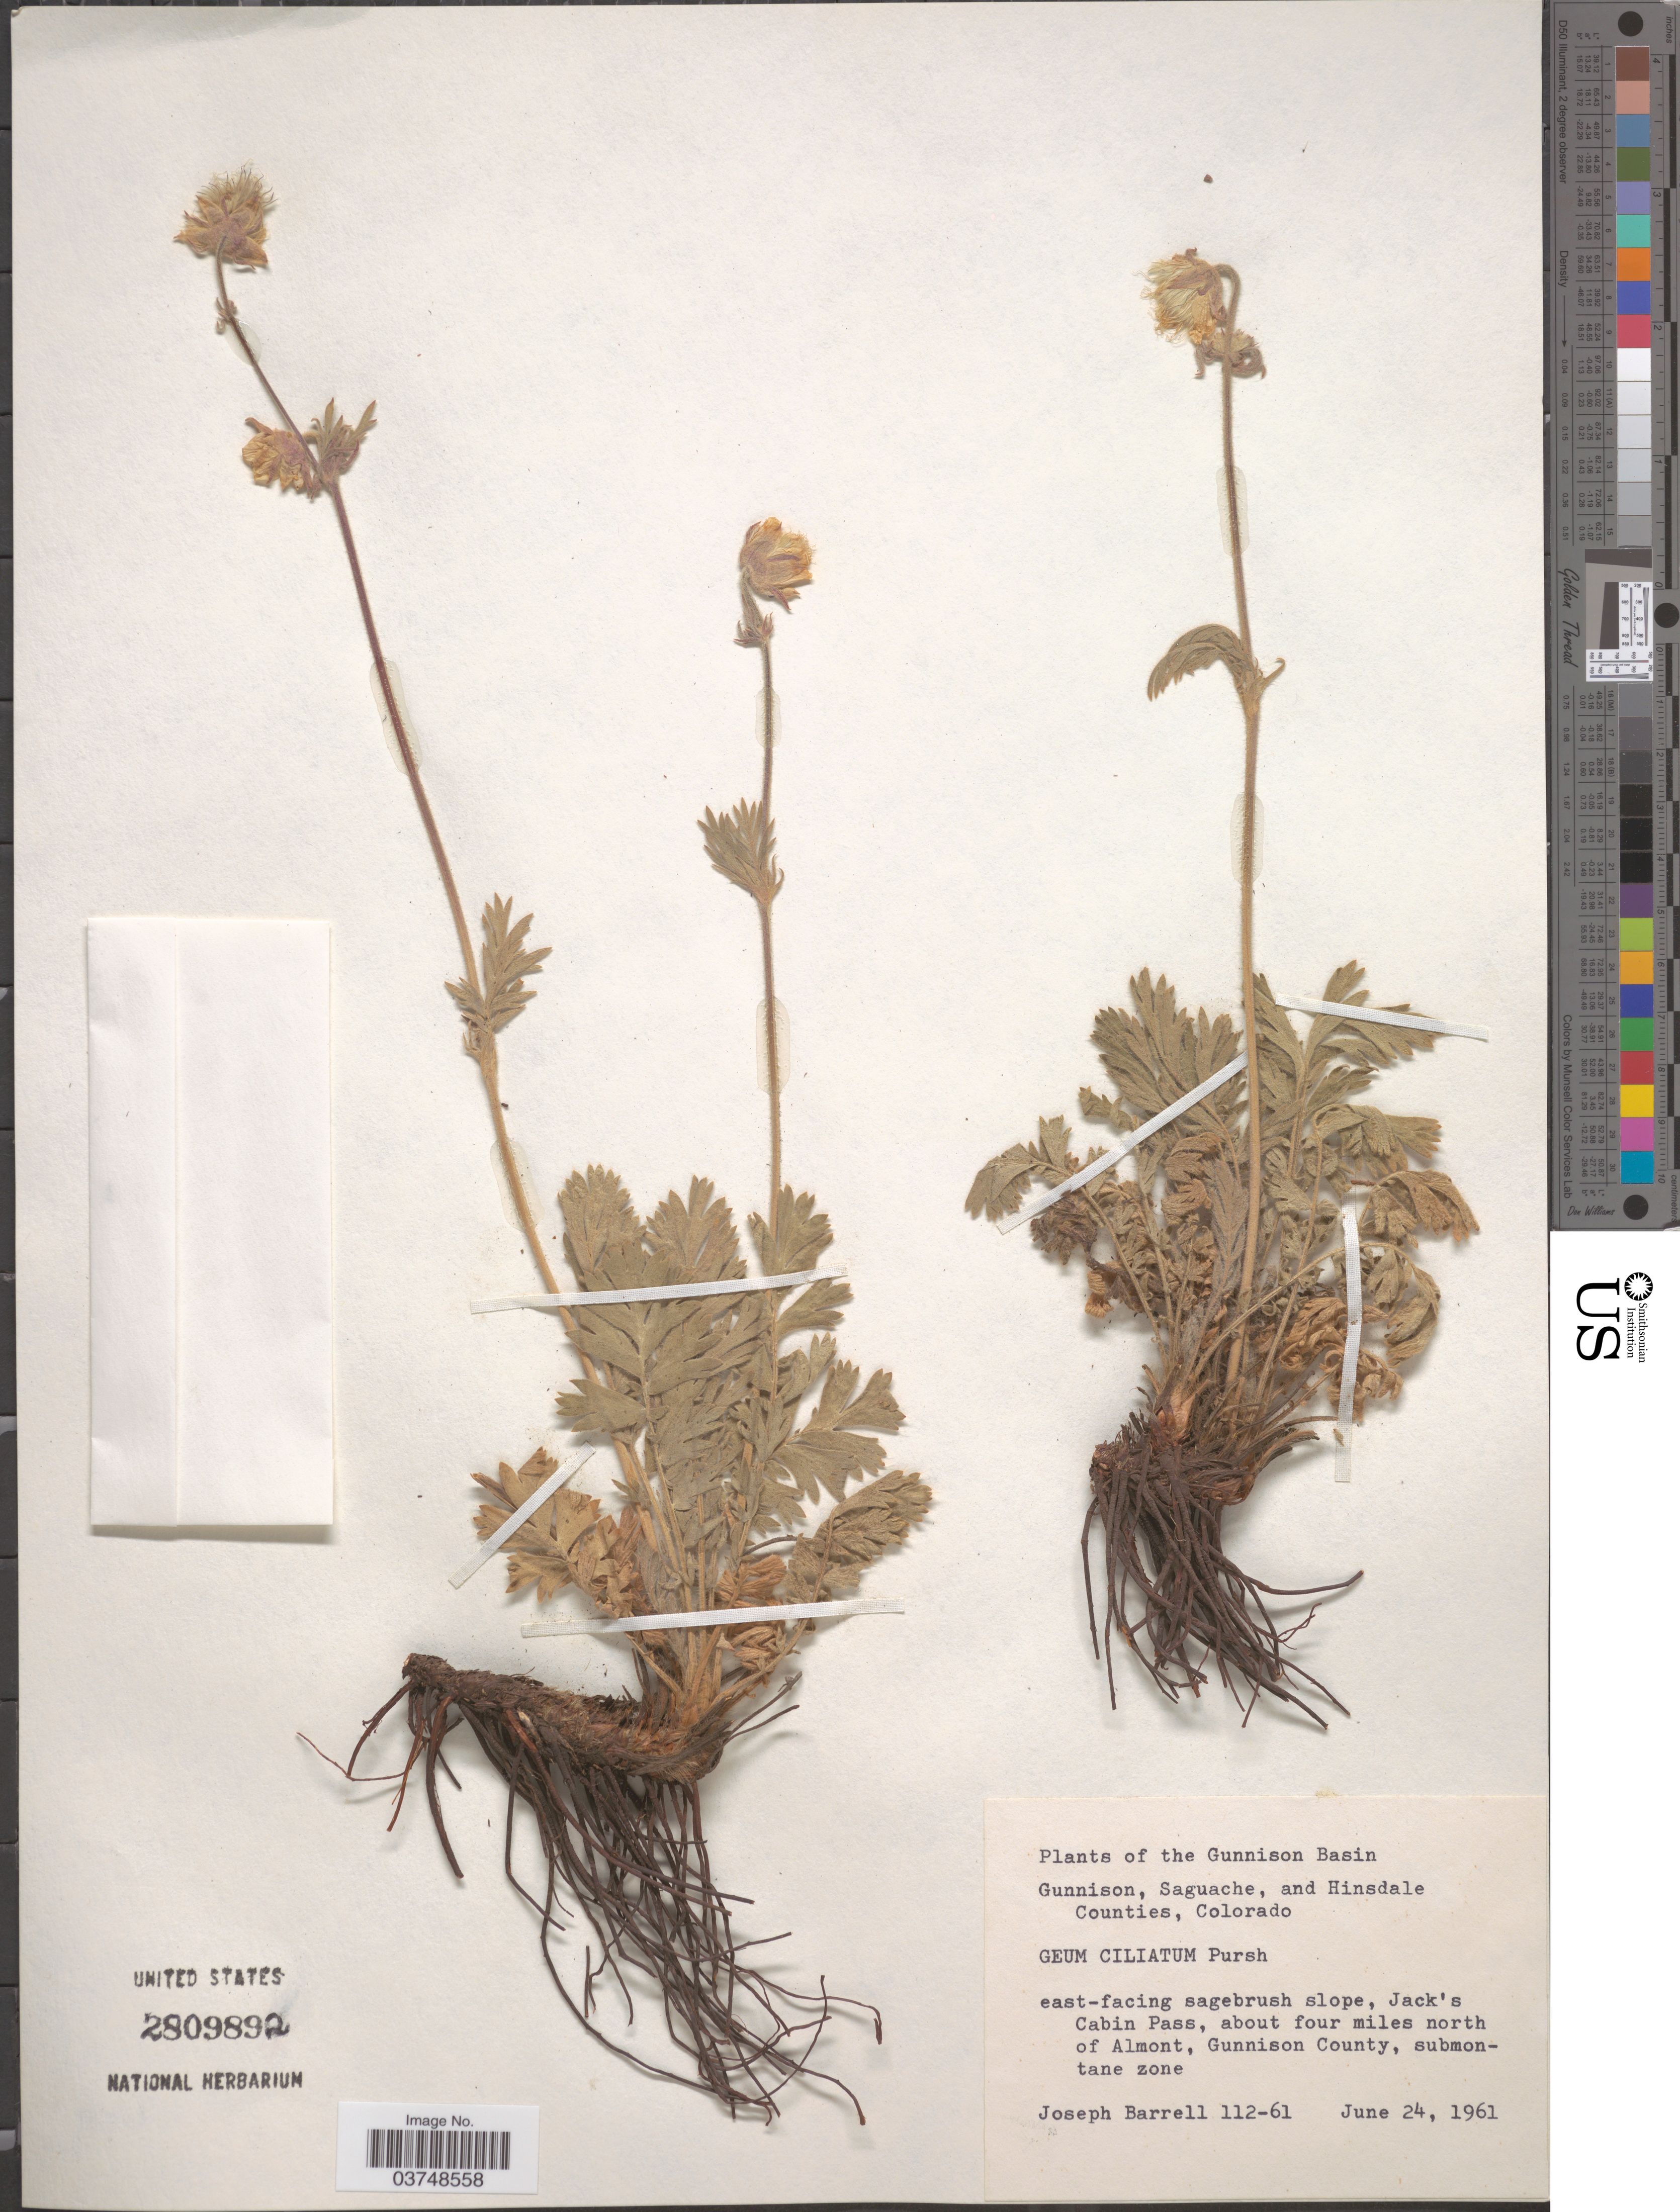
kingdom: Plantae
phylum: Tracheophyta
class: Magnoliopsida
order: Rosales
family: Rosaceae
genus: Geum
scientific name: Geum triflorum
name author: Pursh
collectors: J. Barrell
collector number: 112-61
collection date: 1961-06-24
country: United States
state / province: Colorado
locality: Gunnison Basin. East-facing sagebrush slope, Jack's Cabin Pass, about four miles north of Almont, Gunnison County, submontane zone.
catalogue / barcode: US 2809892